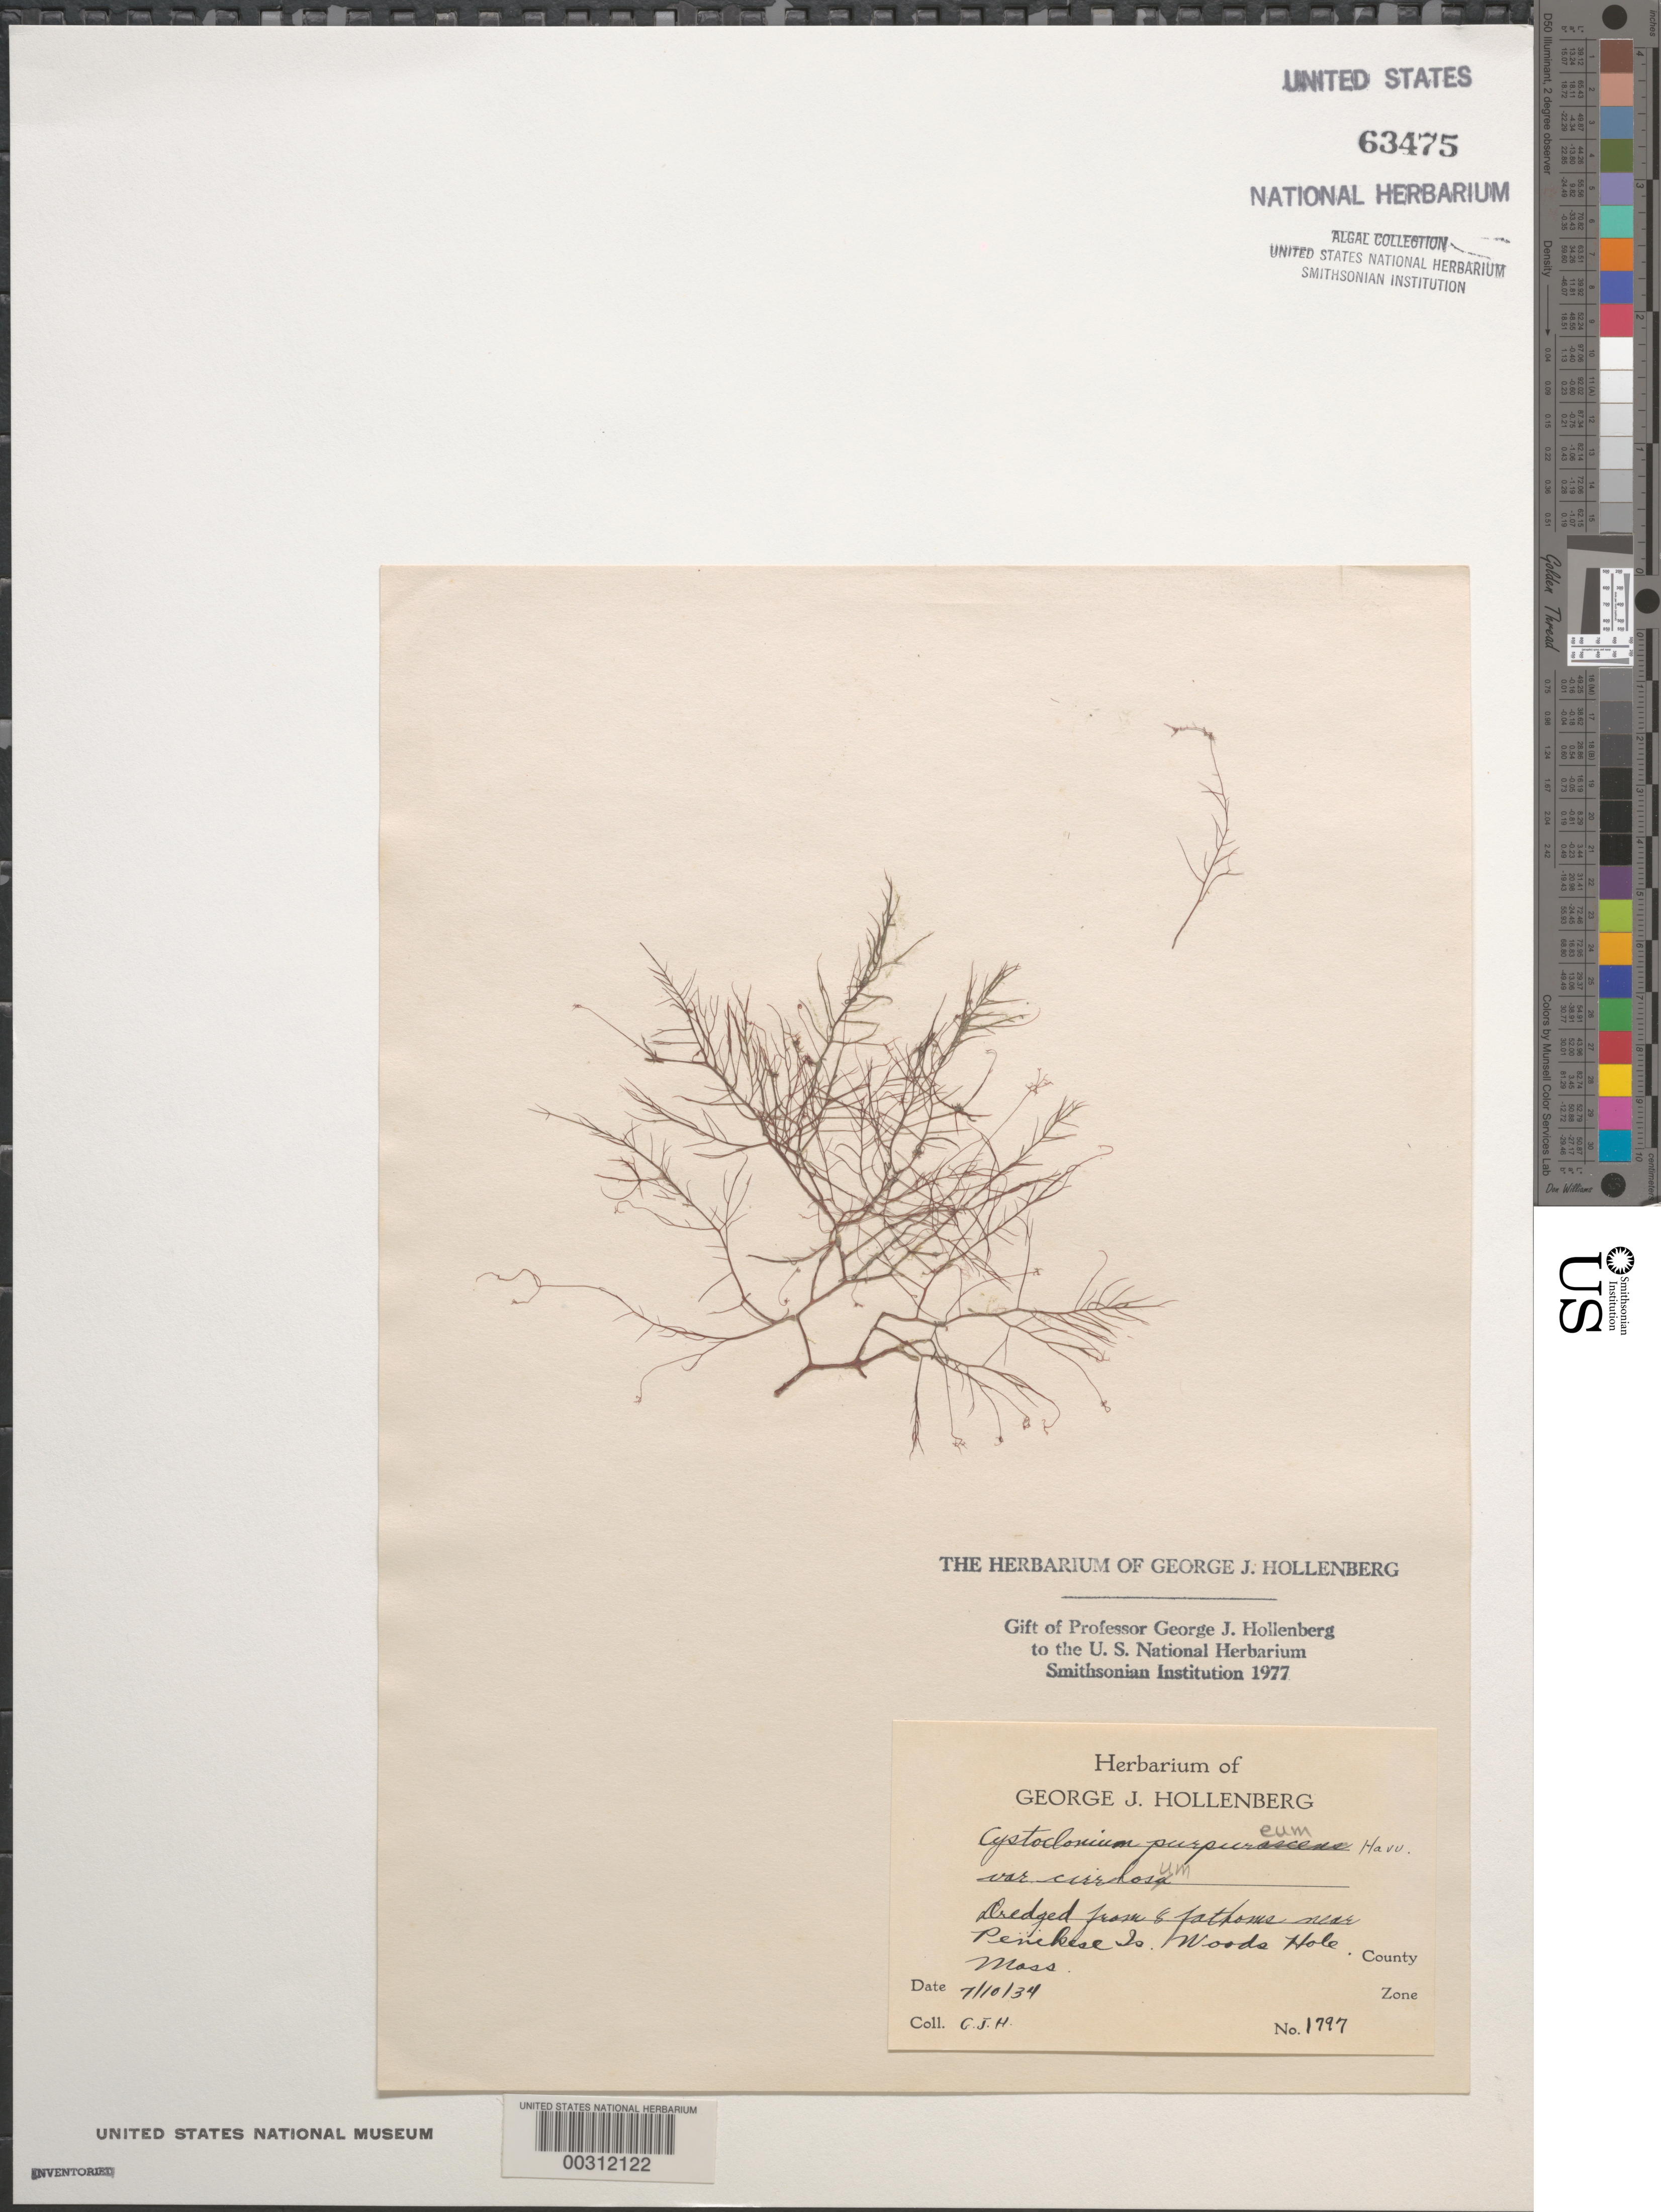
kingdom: Plantae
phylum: Rhodophyta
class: Florideophyceae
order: Gigartinales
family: Cystocloniaceae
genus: Cystoclonium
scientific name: Cystoclonium purpureum var. cirrhosum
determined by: Hollenberg, George J.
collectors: G. Hollenberg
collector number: GJH 1797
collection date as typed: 10 Jul 1934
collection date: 1934-07-10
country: United States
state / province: Massachusetts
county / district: Dukes County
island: Penikese Island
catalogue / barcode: US 63475